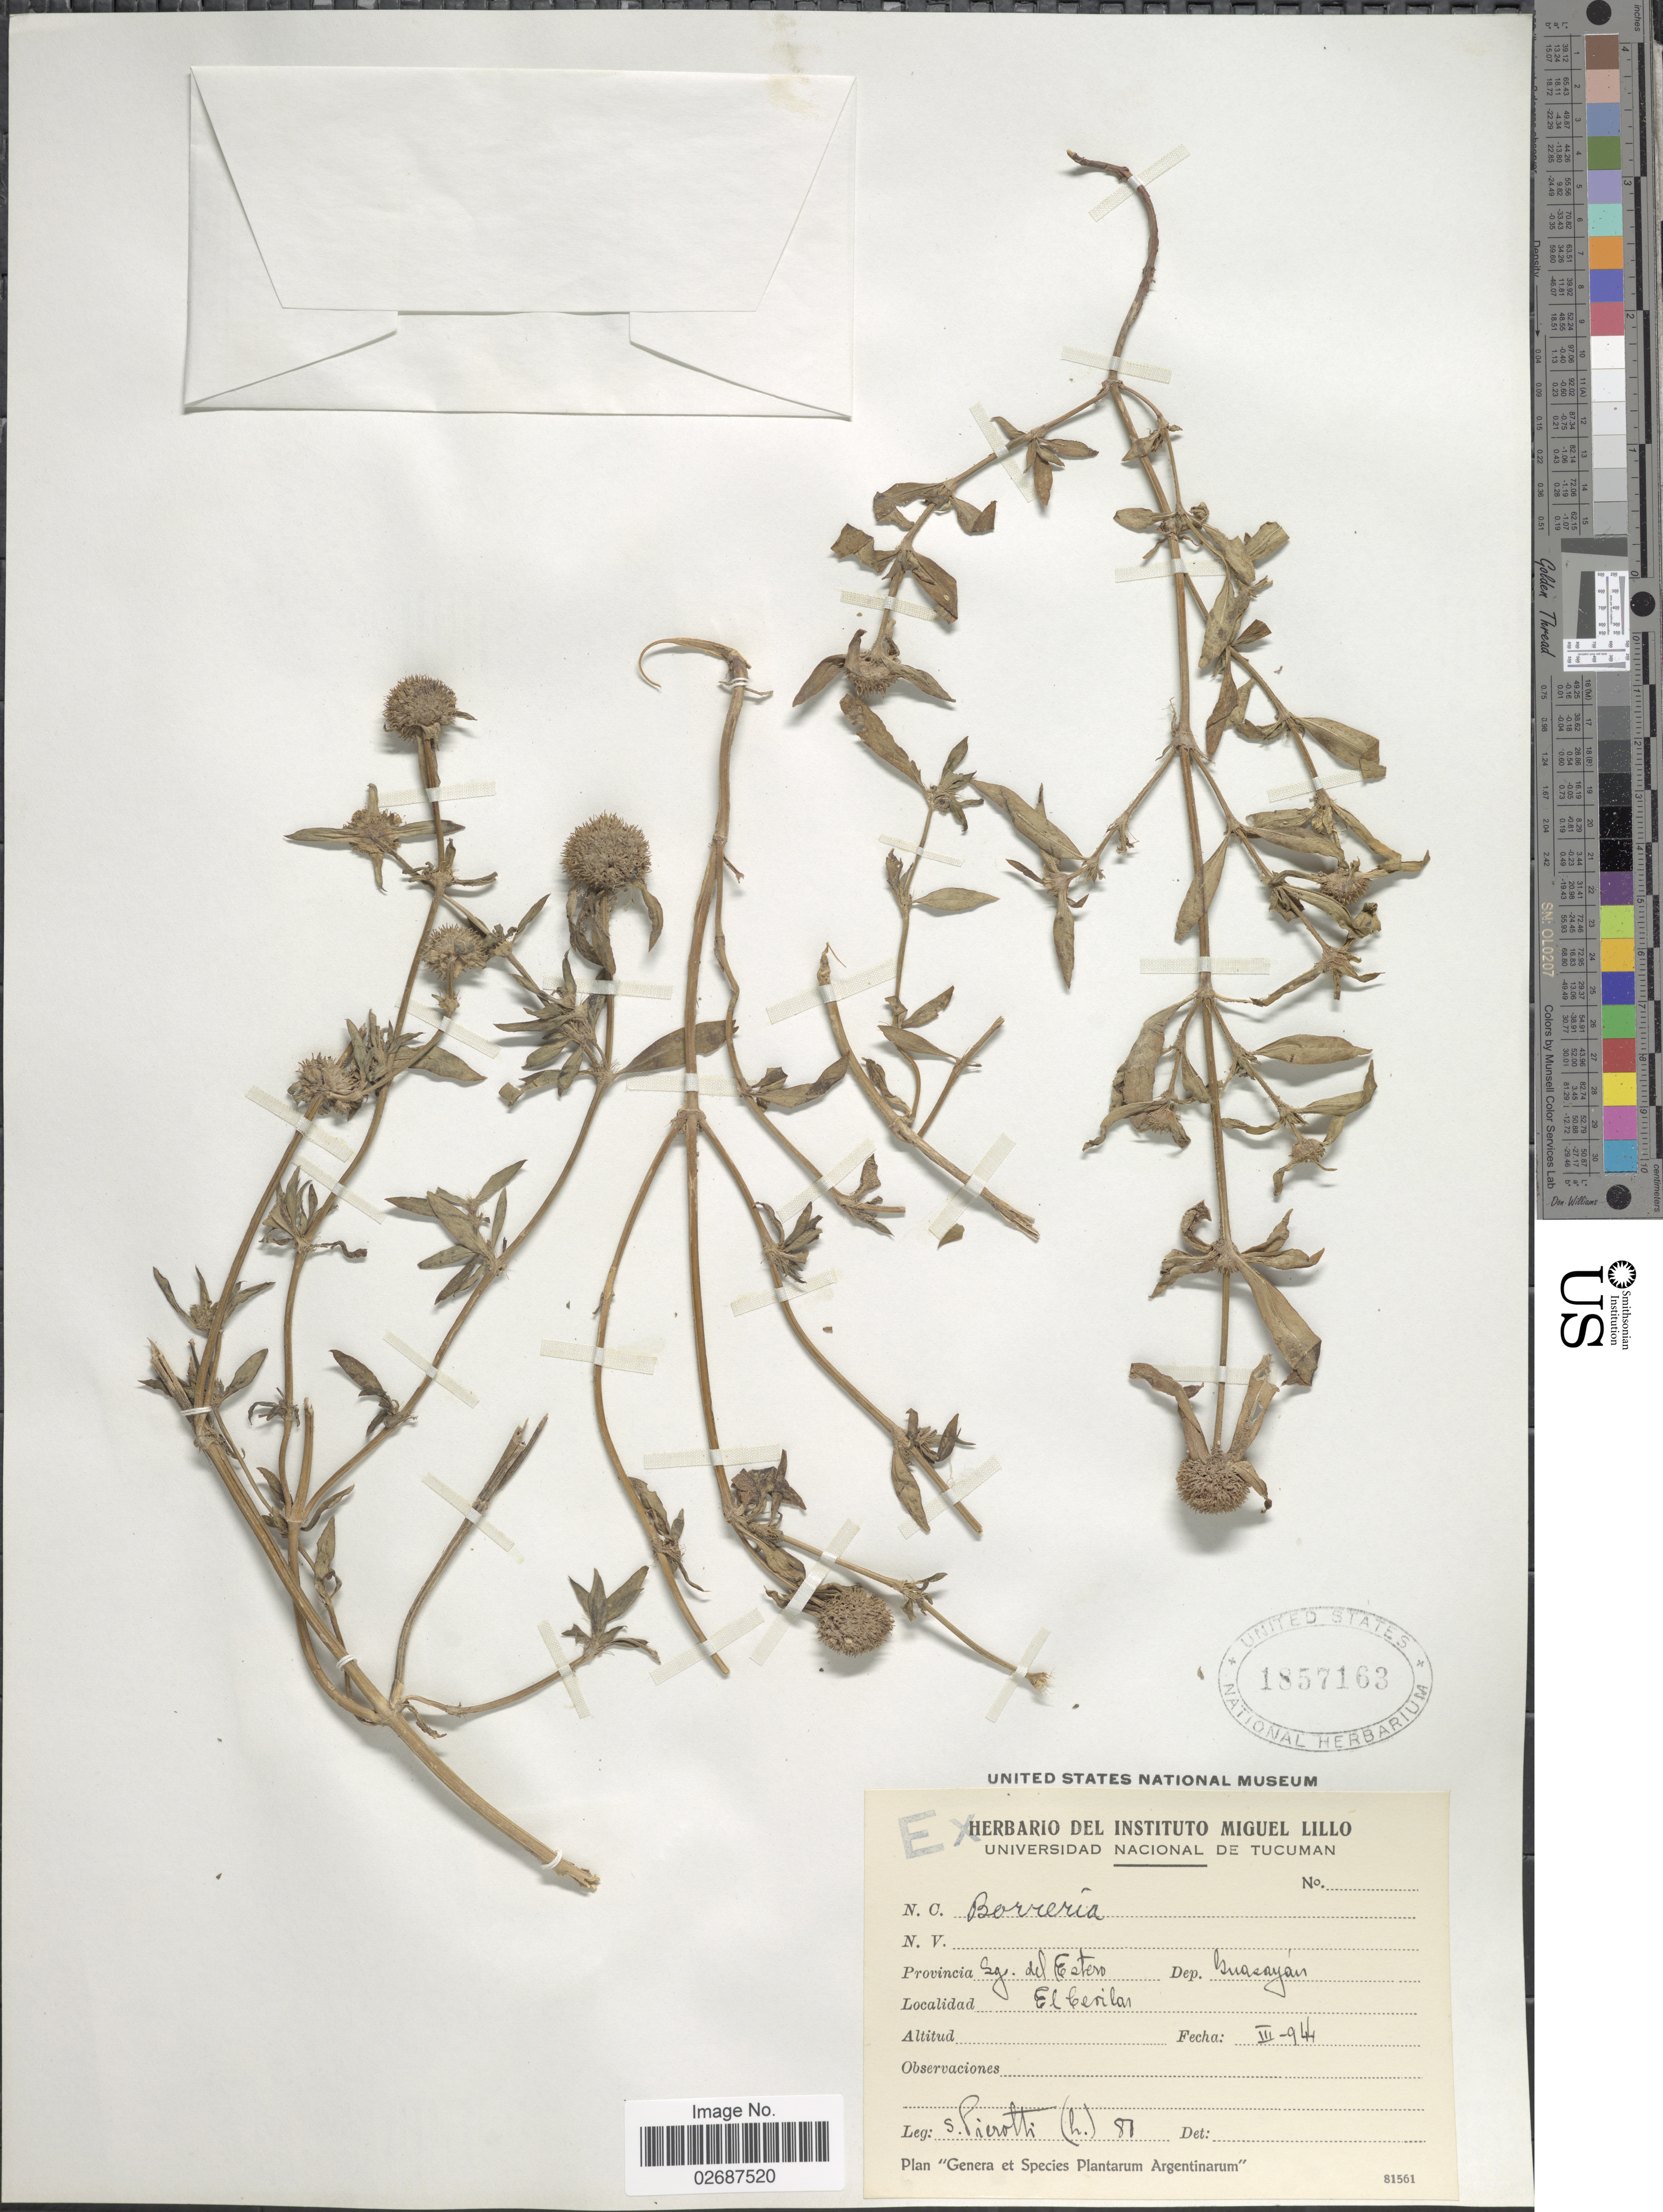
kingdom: Plantae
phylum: Tracheophyta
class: Magnoliopsida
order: Gentianales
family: Rubiaceae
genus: Borreria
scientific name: Borreria sp.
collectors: S. A. Pierotti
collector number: (L.)? 80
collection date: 1944-03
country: Argentina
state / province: Santiago del Estero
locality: Sgo. del Estero, Dep. Guasayan, El Cerilas.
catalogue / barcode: US 1857163